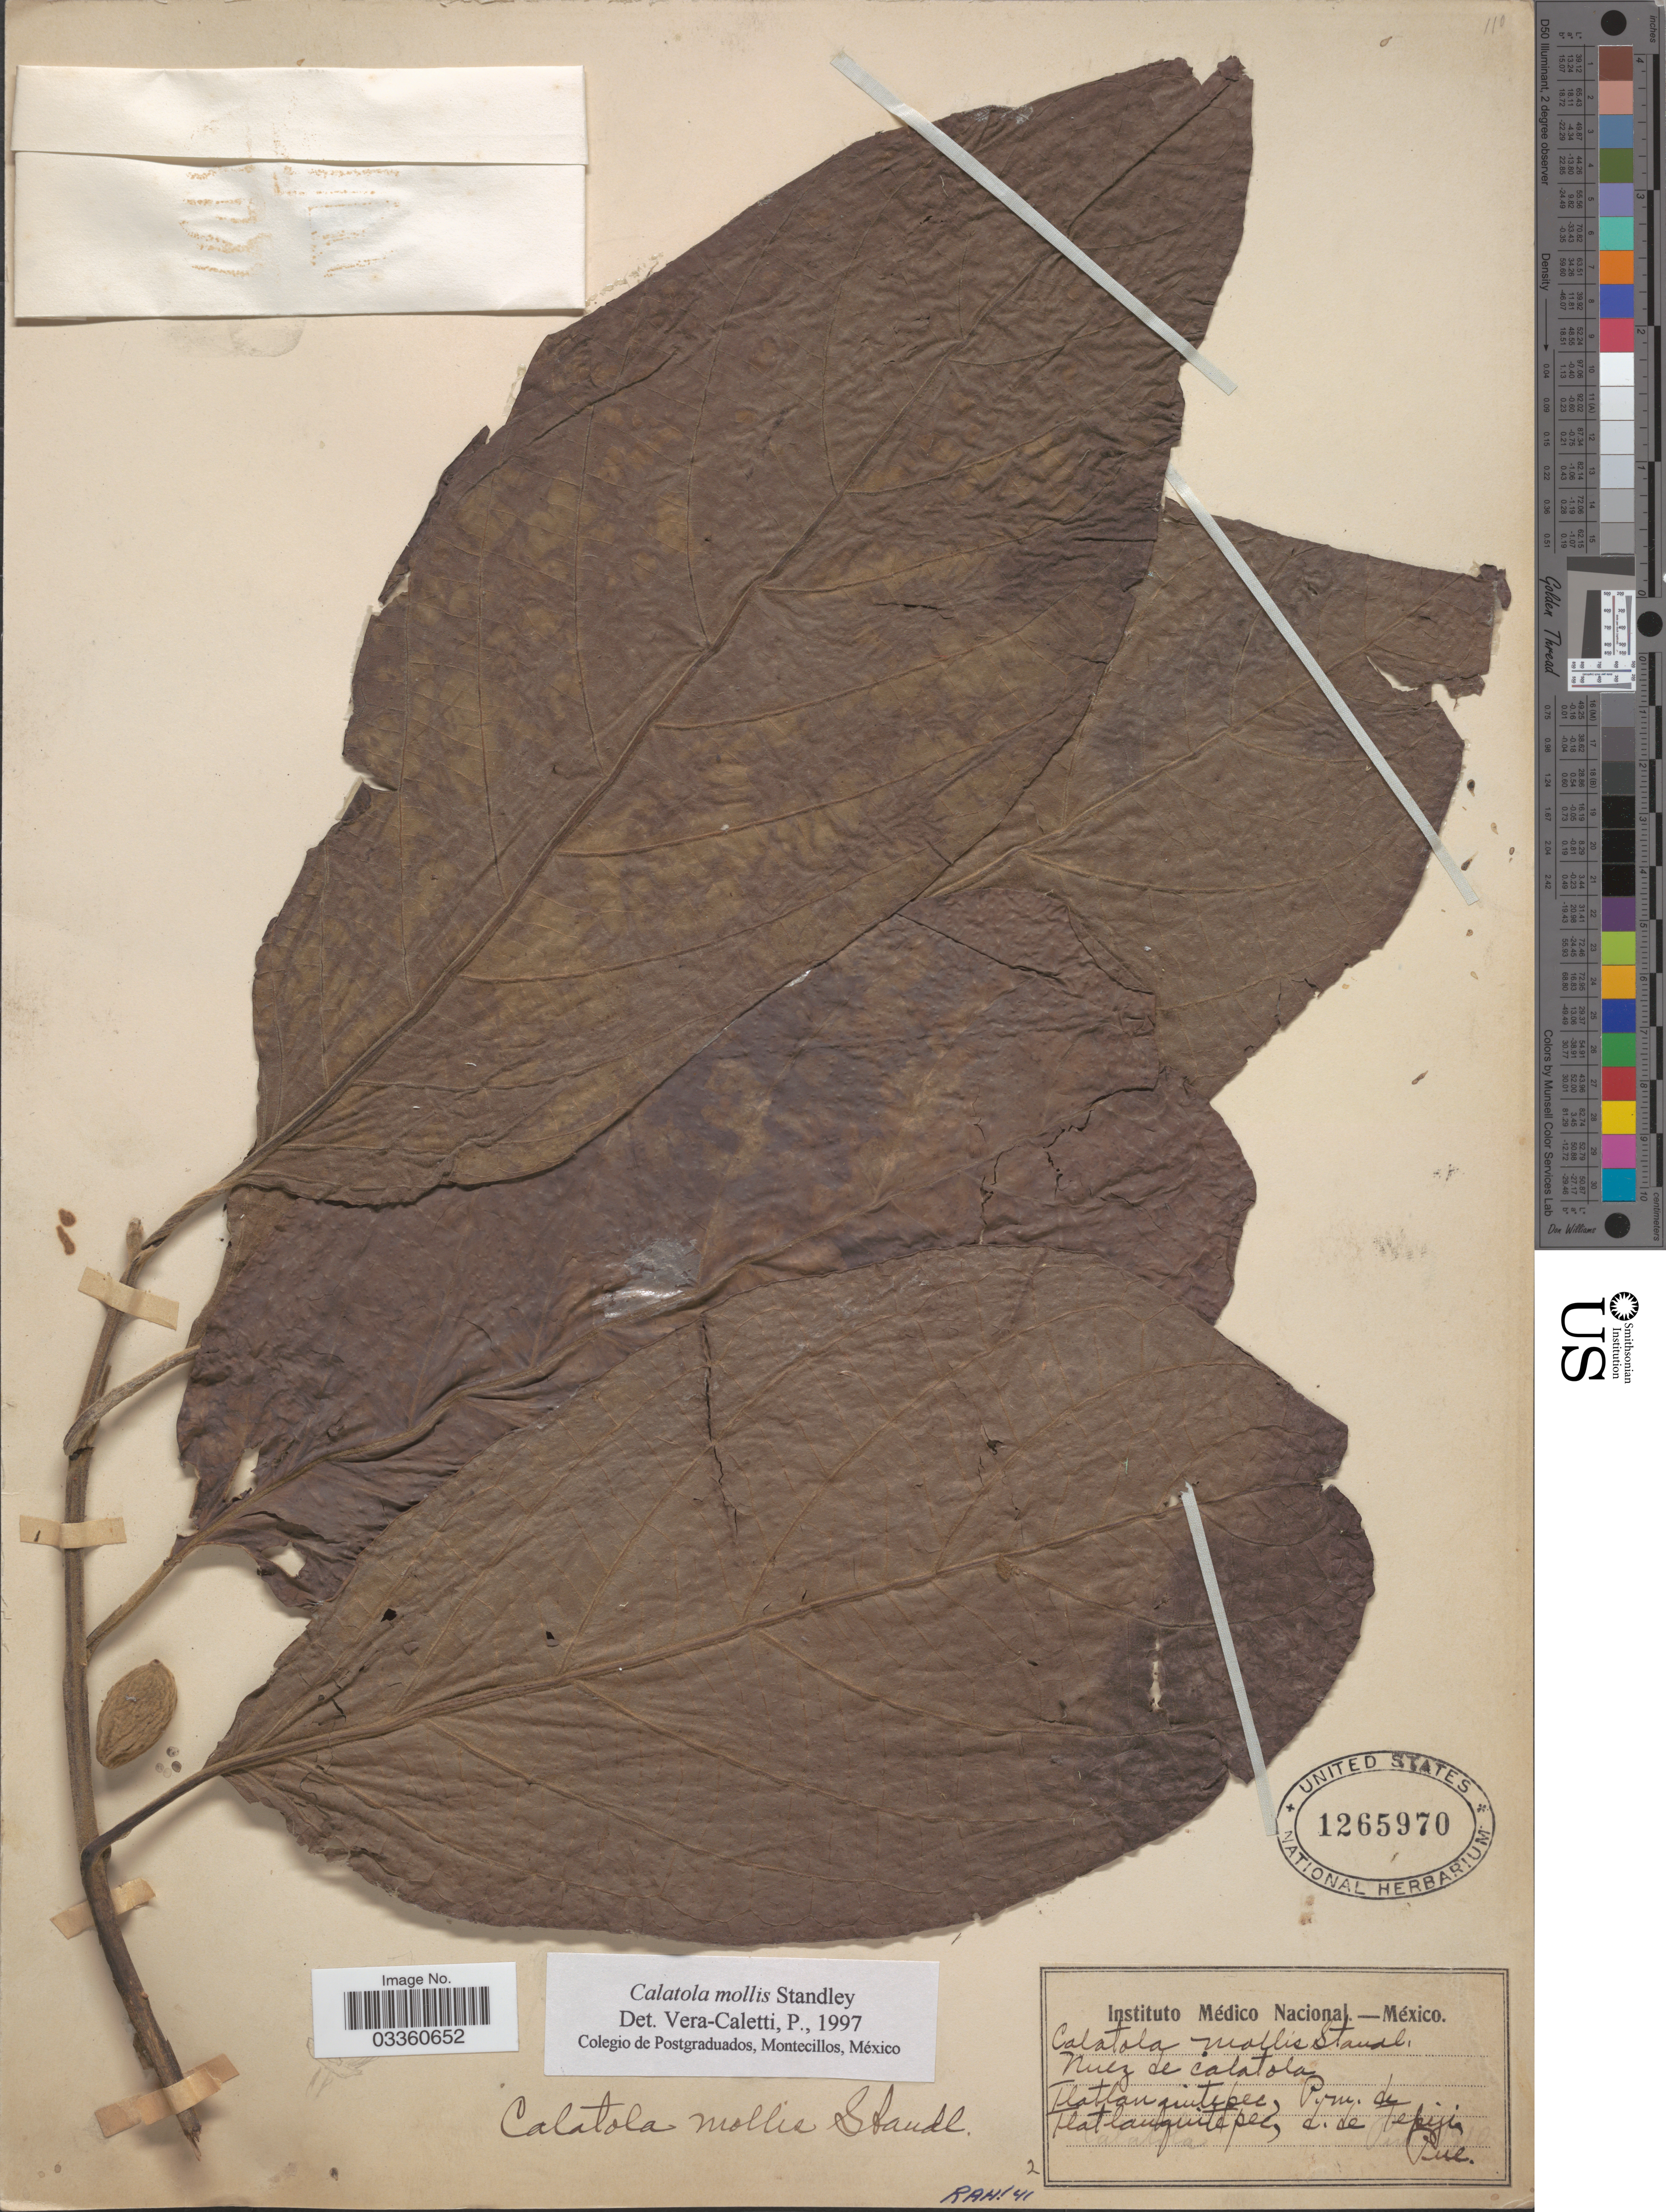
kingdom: Plantae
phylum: Tracheophyta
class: Magnoliopsida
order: Metteniusales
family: Metteniusaceae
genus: Calatola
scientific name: Calatola laevigata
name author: Standl.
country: Mexico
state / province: Puebla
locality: Tlatlauquitepec, Prov. de Tlatauquitepec, de Tepiji.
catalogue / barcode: US 1265970